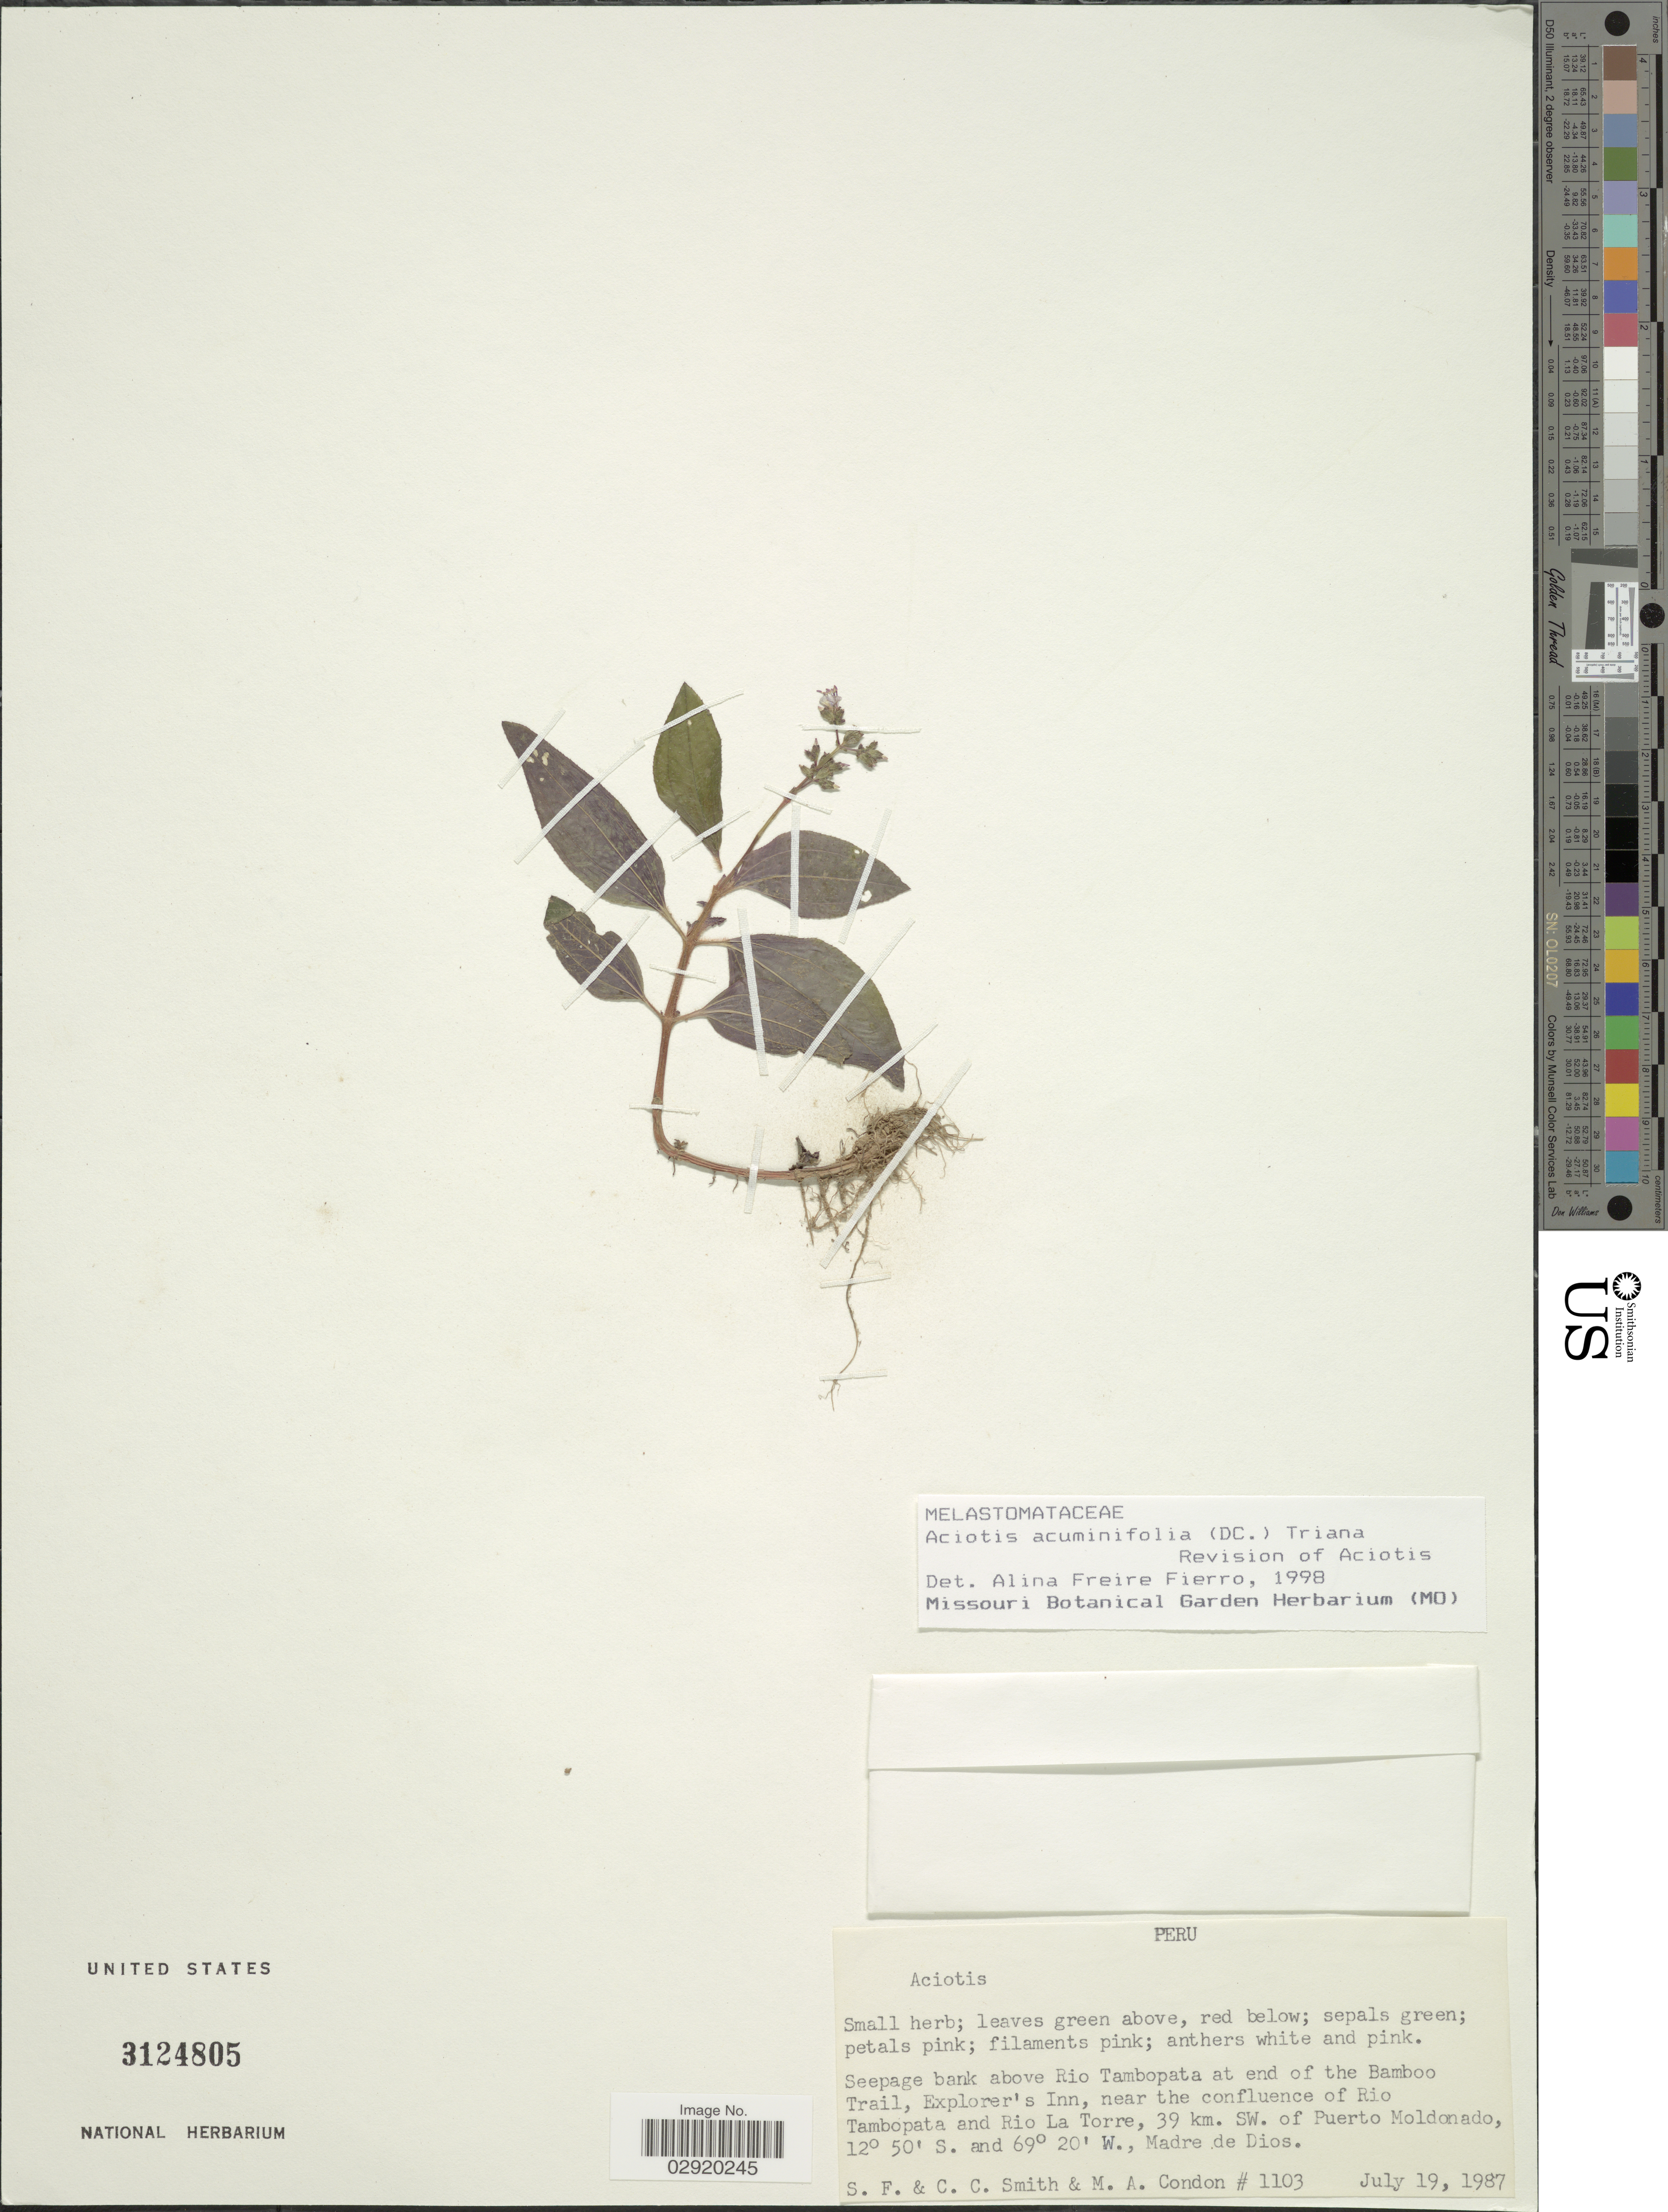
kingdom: Plantae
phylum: Tracheophyta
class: Magnoliopsida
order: Myrtales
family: Melastomataceae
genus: Aciotis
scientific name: Aciotis acuminifolia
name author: (Mart. ex DC.) Triana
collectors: S.F. Smith, C. C. Smith & M. Condon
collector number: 1103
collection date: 1987-07-19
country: Peru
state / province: Madre de Dios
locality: Seepage bank above Rio Tambopata at end of the Bamboo Trail, Explorer's Inn, near the confluence of Rio Tambopata and Rio La Torre, 39 km. SW. of Puerto Moldonado.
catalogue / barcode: US 3124805